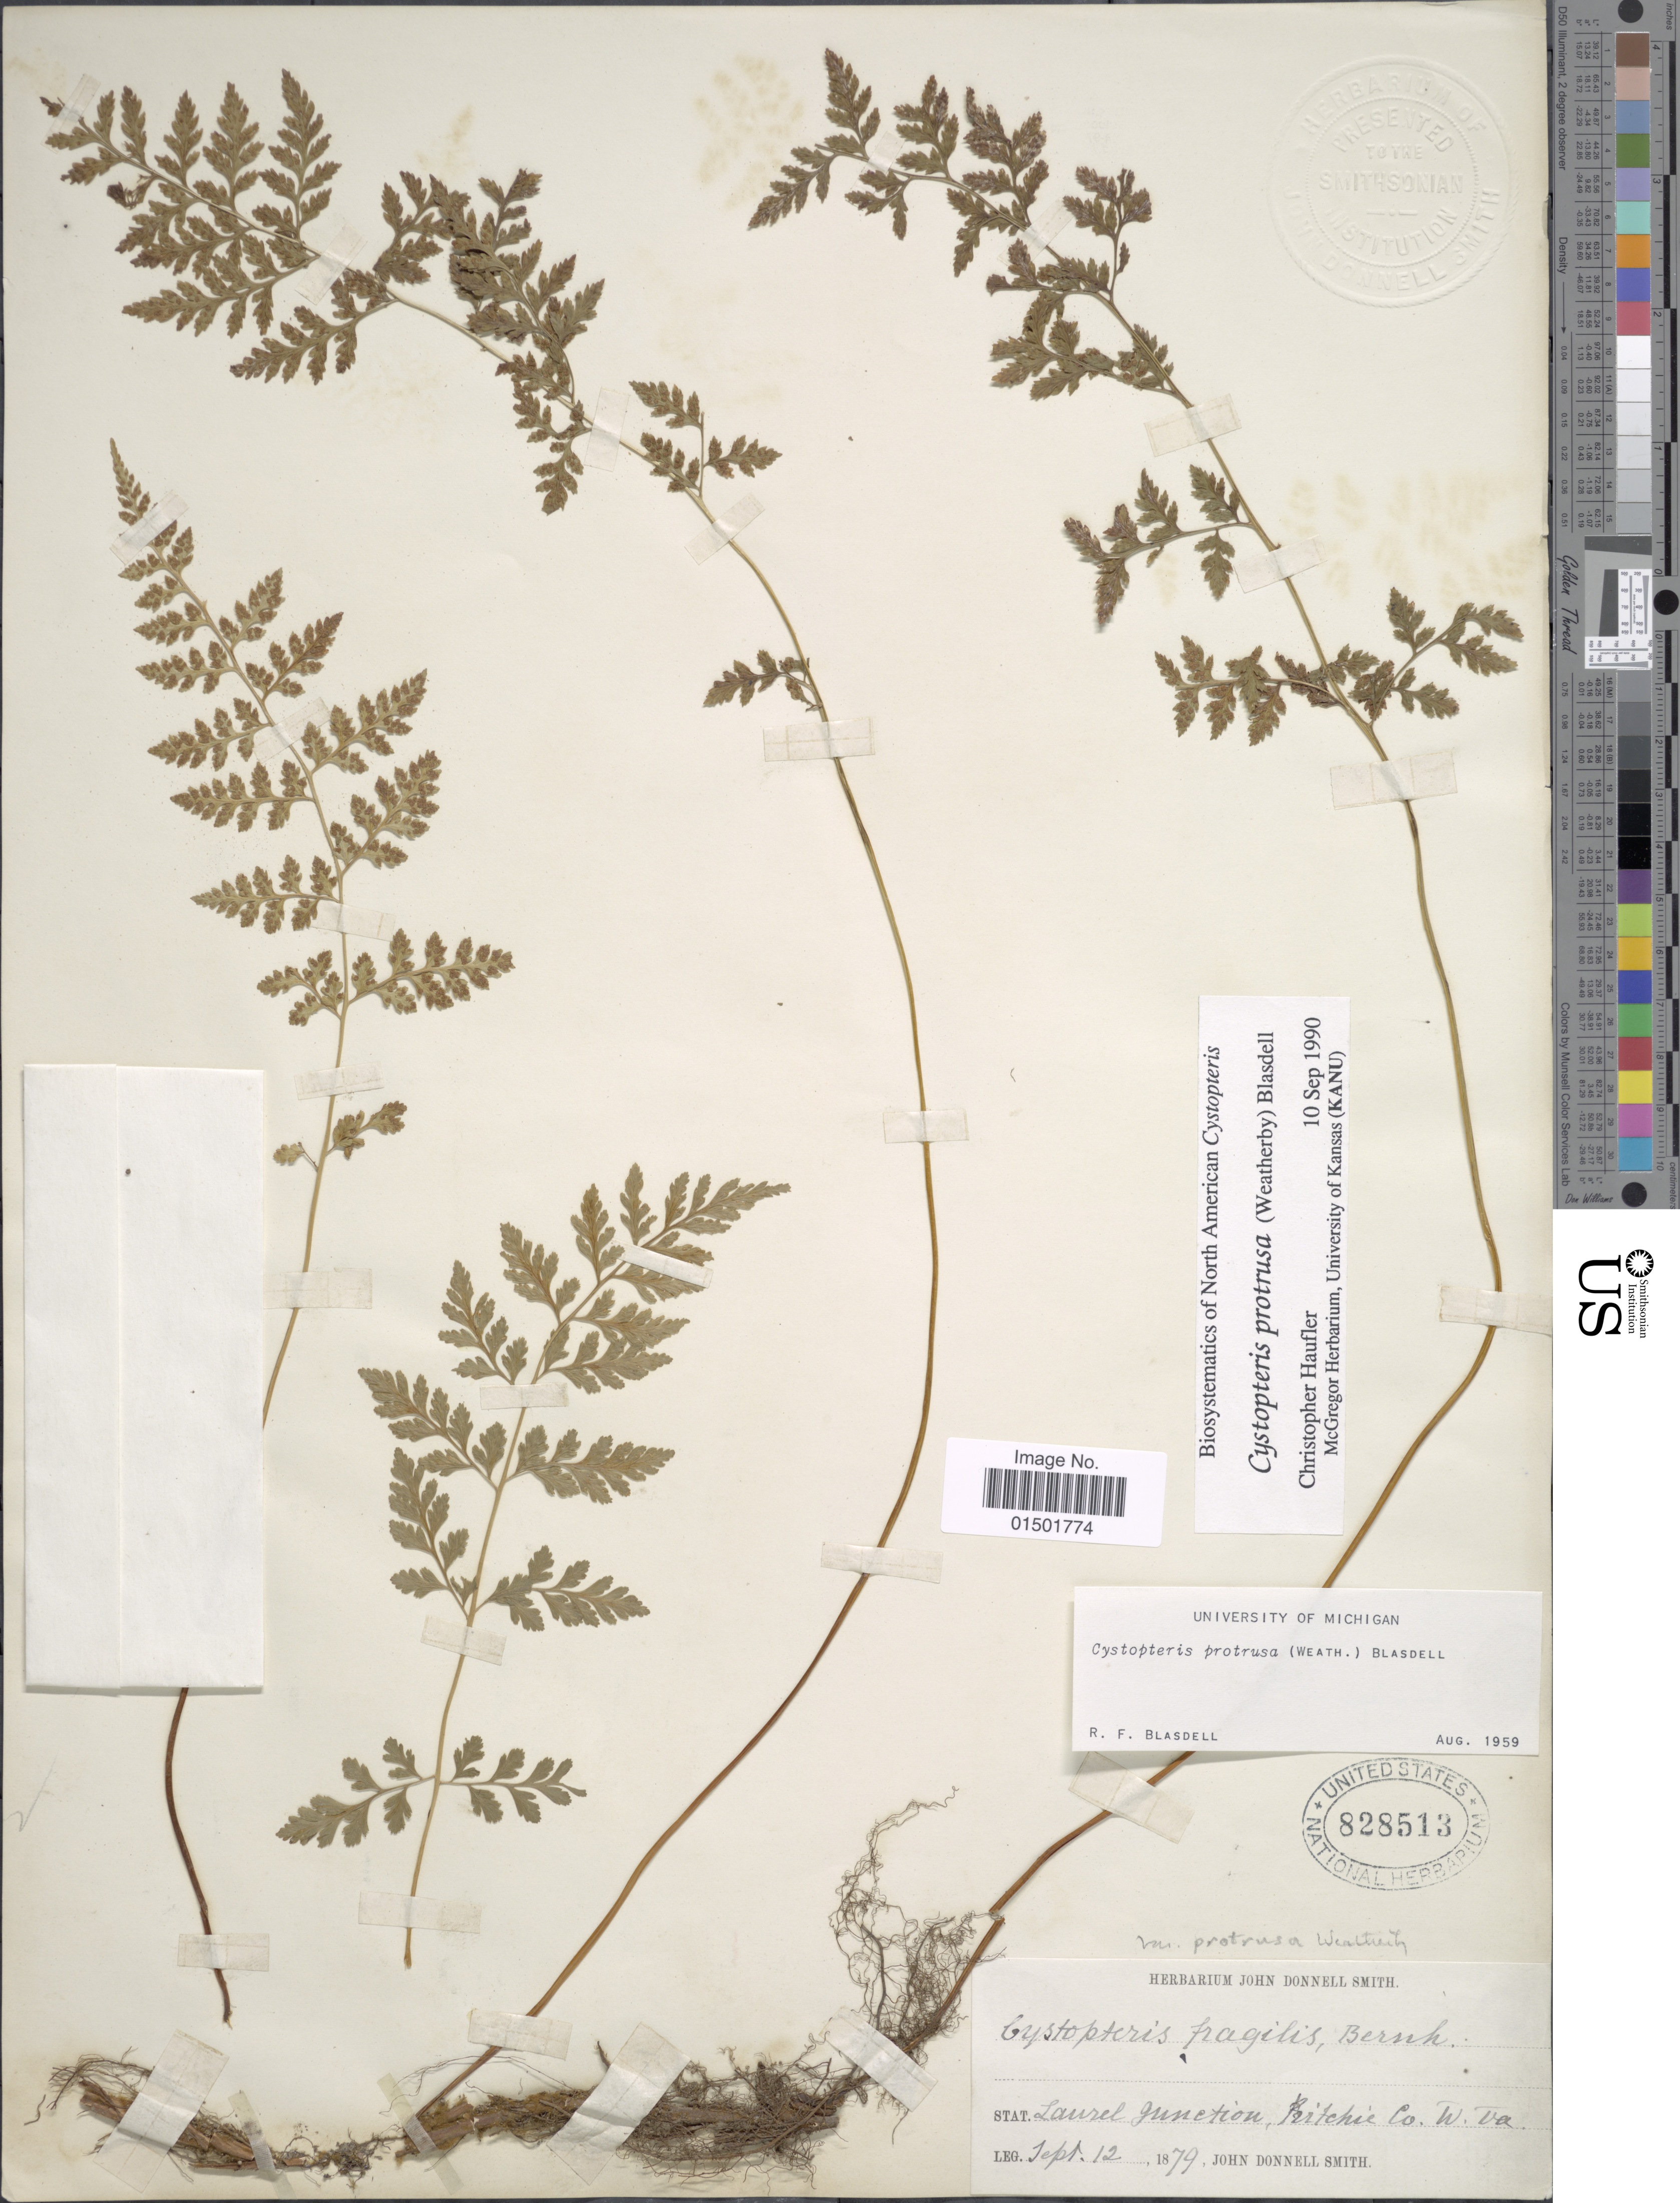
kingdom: Plantae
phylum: Tracheophyta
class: Polypodiopsida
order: Polypodiales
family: Cystopteridaceae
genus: Cystopteris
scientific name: Cystopteris protrusa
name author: (Weath.) Blasdell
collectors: J. Donnell Smith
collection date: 1879-09-12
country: United States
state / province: West Virginia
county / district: Ritchie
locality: Laurel Junction, Ritchie Co.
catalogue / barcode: US 828513